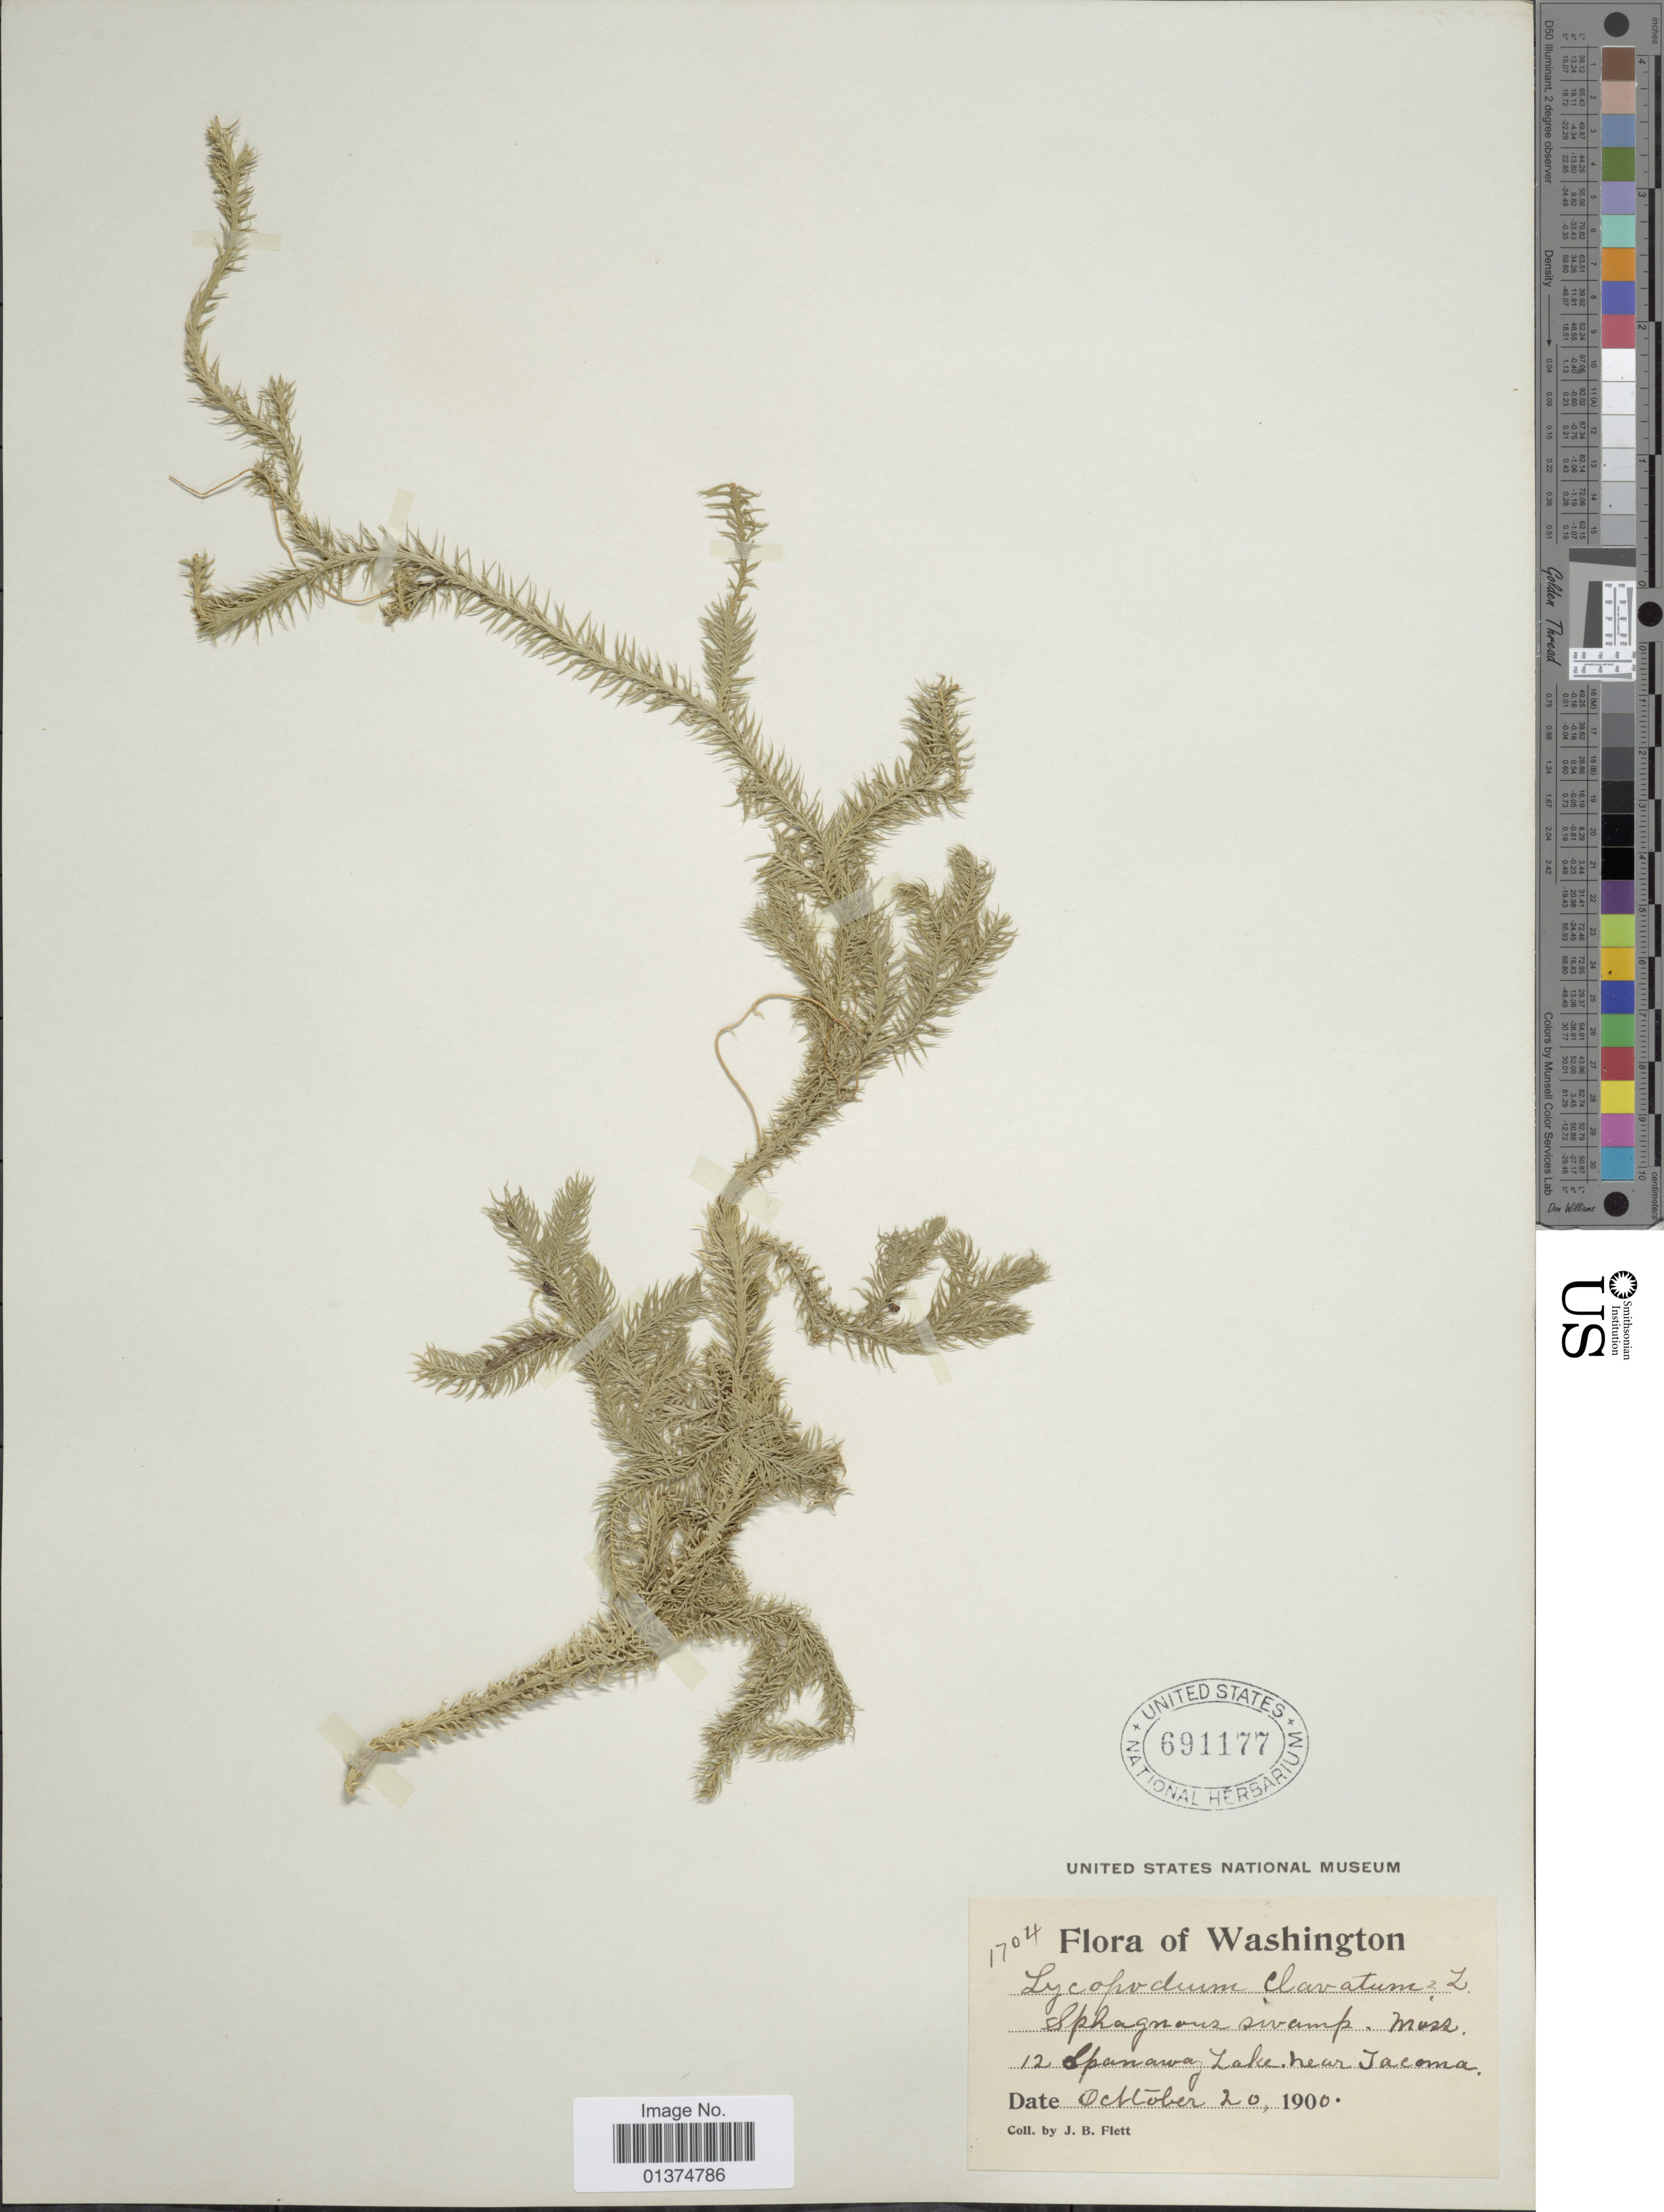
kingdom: Plantae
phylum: Tracheophyta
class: Lycopodiopsida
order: Lycopodiales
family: Lycopodiaceae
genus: Lycopodium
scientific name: Lycopodium clavatum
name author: L.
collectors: J. Flett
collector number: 1704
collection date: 1900-10-20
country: United States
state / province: Washington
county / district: Pierce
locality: Spanaway Lake near Tacoma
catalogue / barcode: US 691177